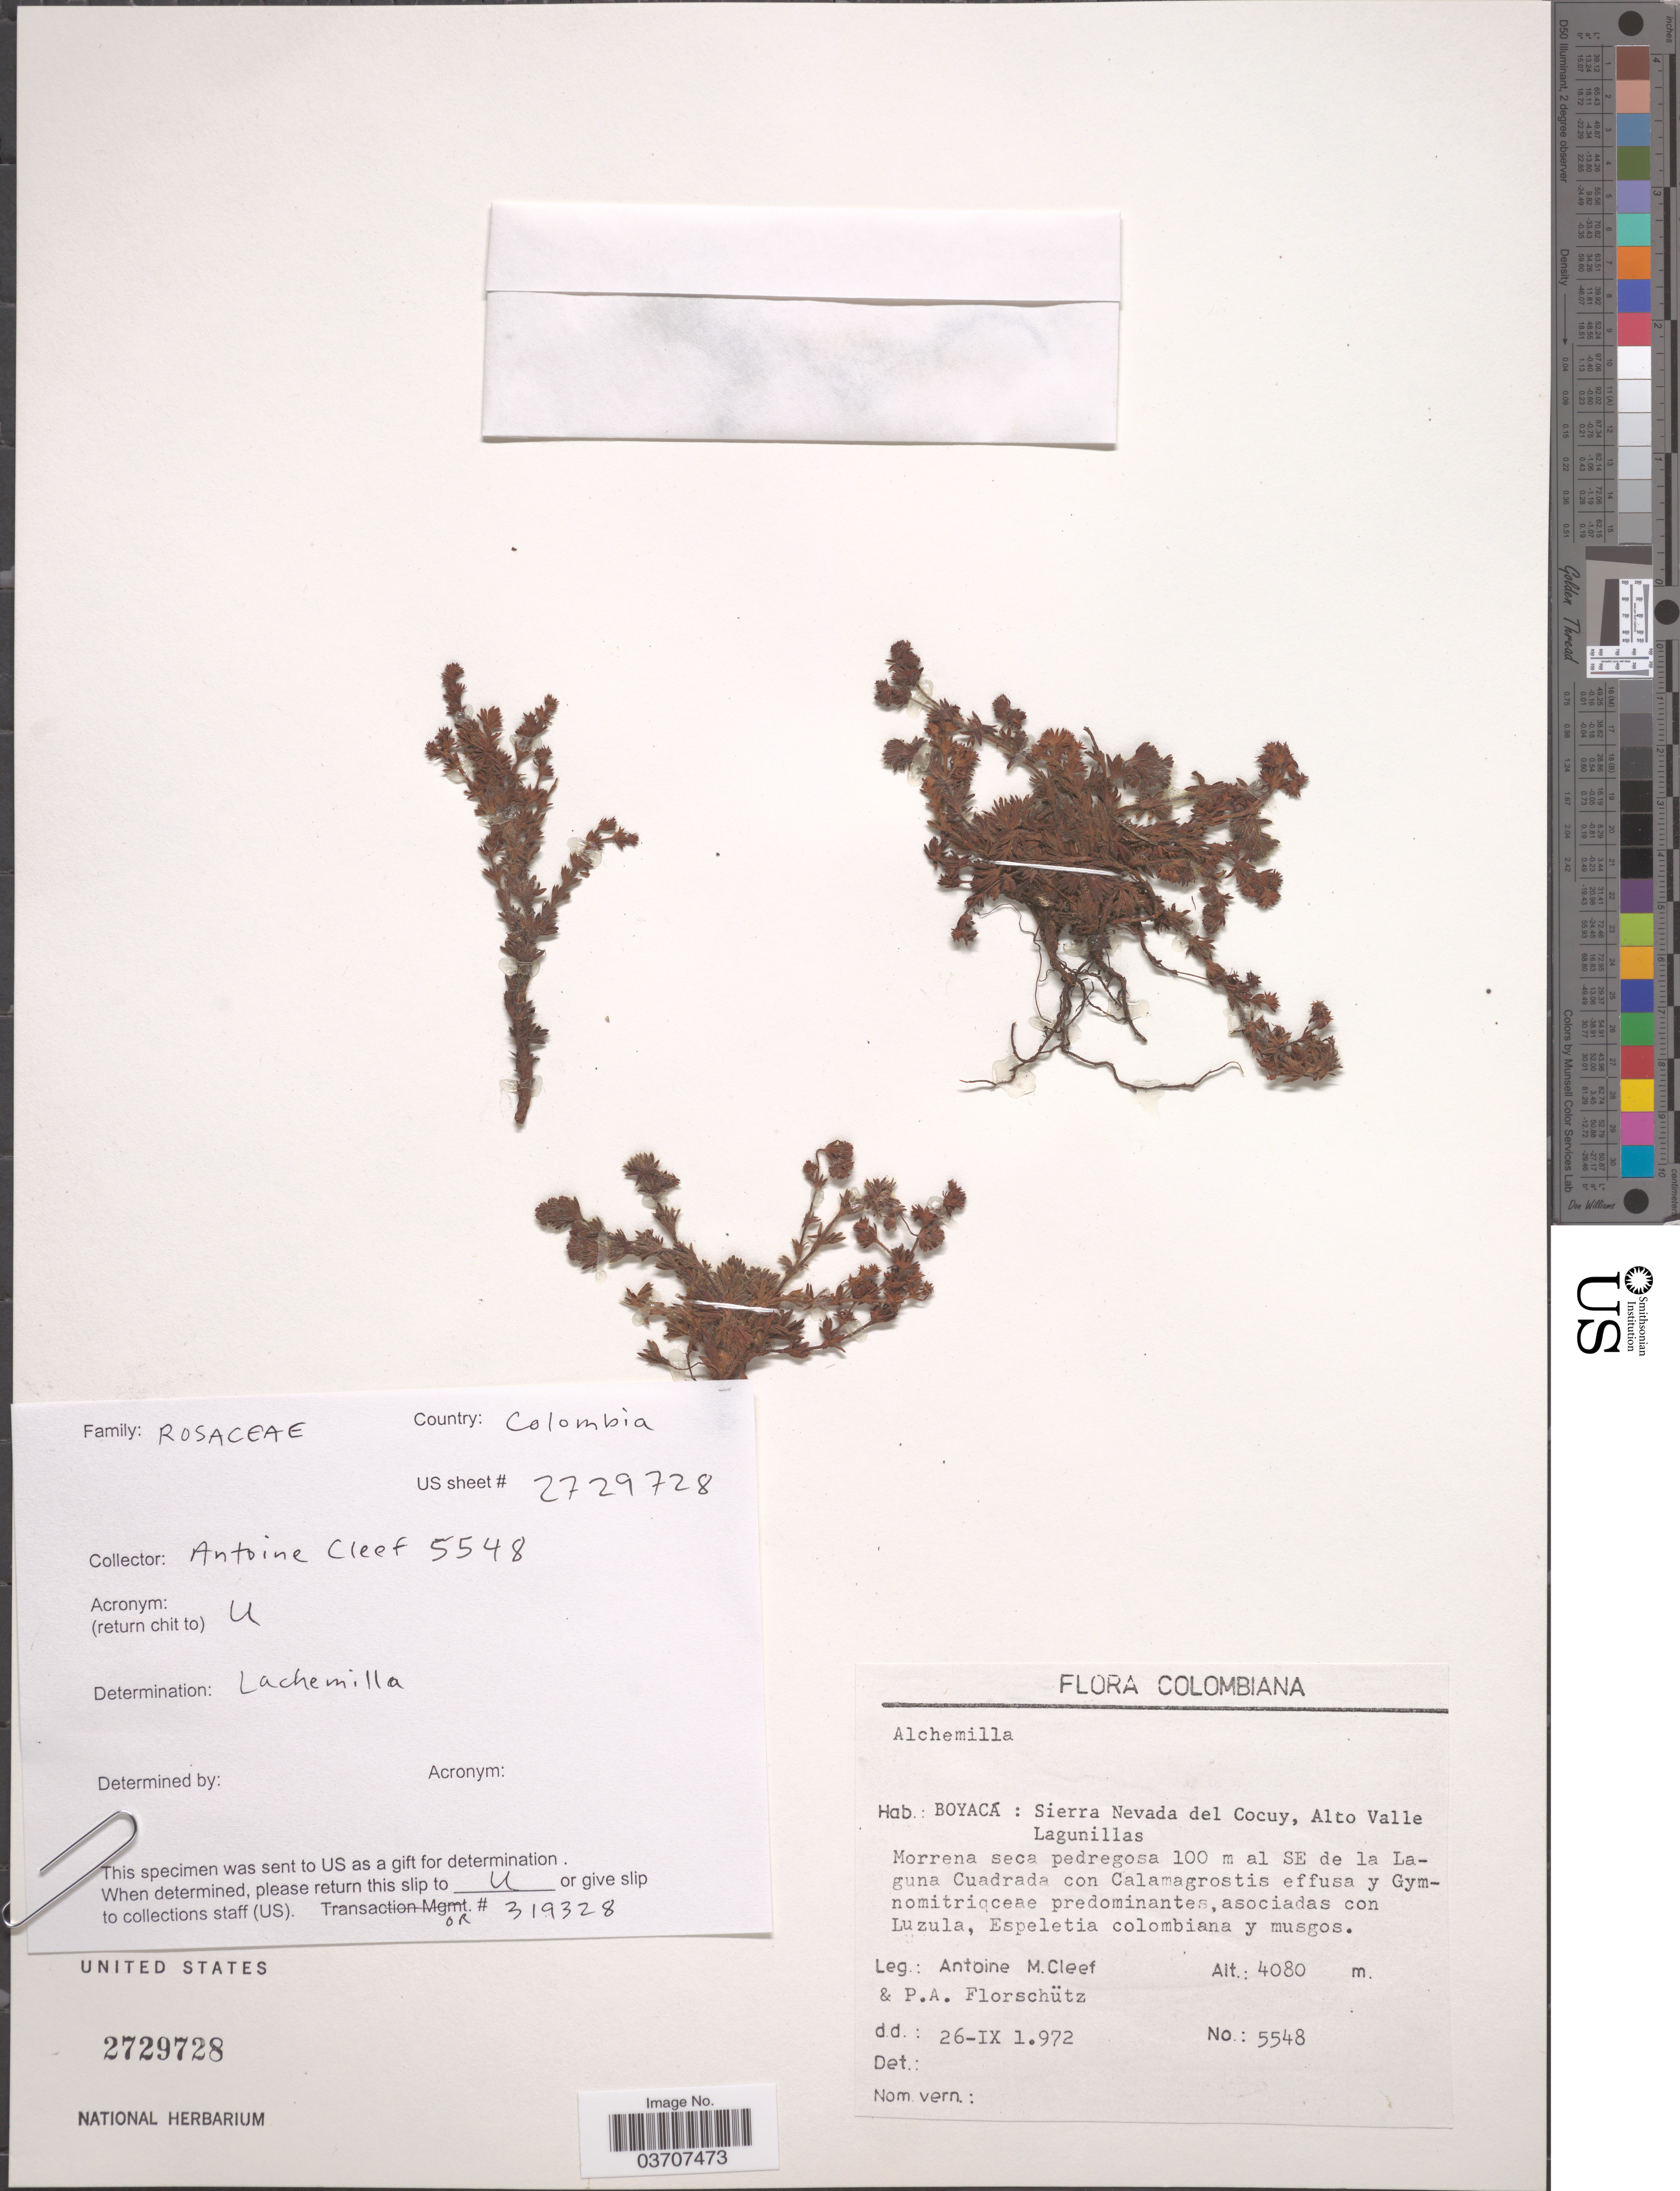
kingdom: Plantae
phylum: Tracheophyta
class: Magnoliopsida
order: Rosales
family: Rosaceae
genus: Lachemilla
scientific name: Lachemilla sp.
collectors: A. M. Cleef & P. Florschütz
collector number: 5548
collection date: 1972-09-26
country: Colombia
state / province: Boyacá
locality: Sierra Nevada del Cocuy, Alto Valle Lagunillas. Morrena seca pedregosa 100 m al SE de la Laguna Cuadrada.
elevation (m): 4080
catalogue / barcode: US 2729728